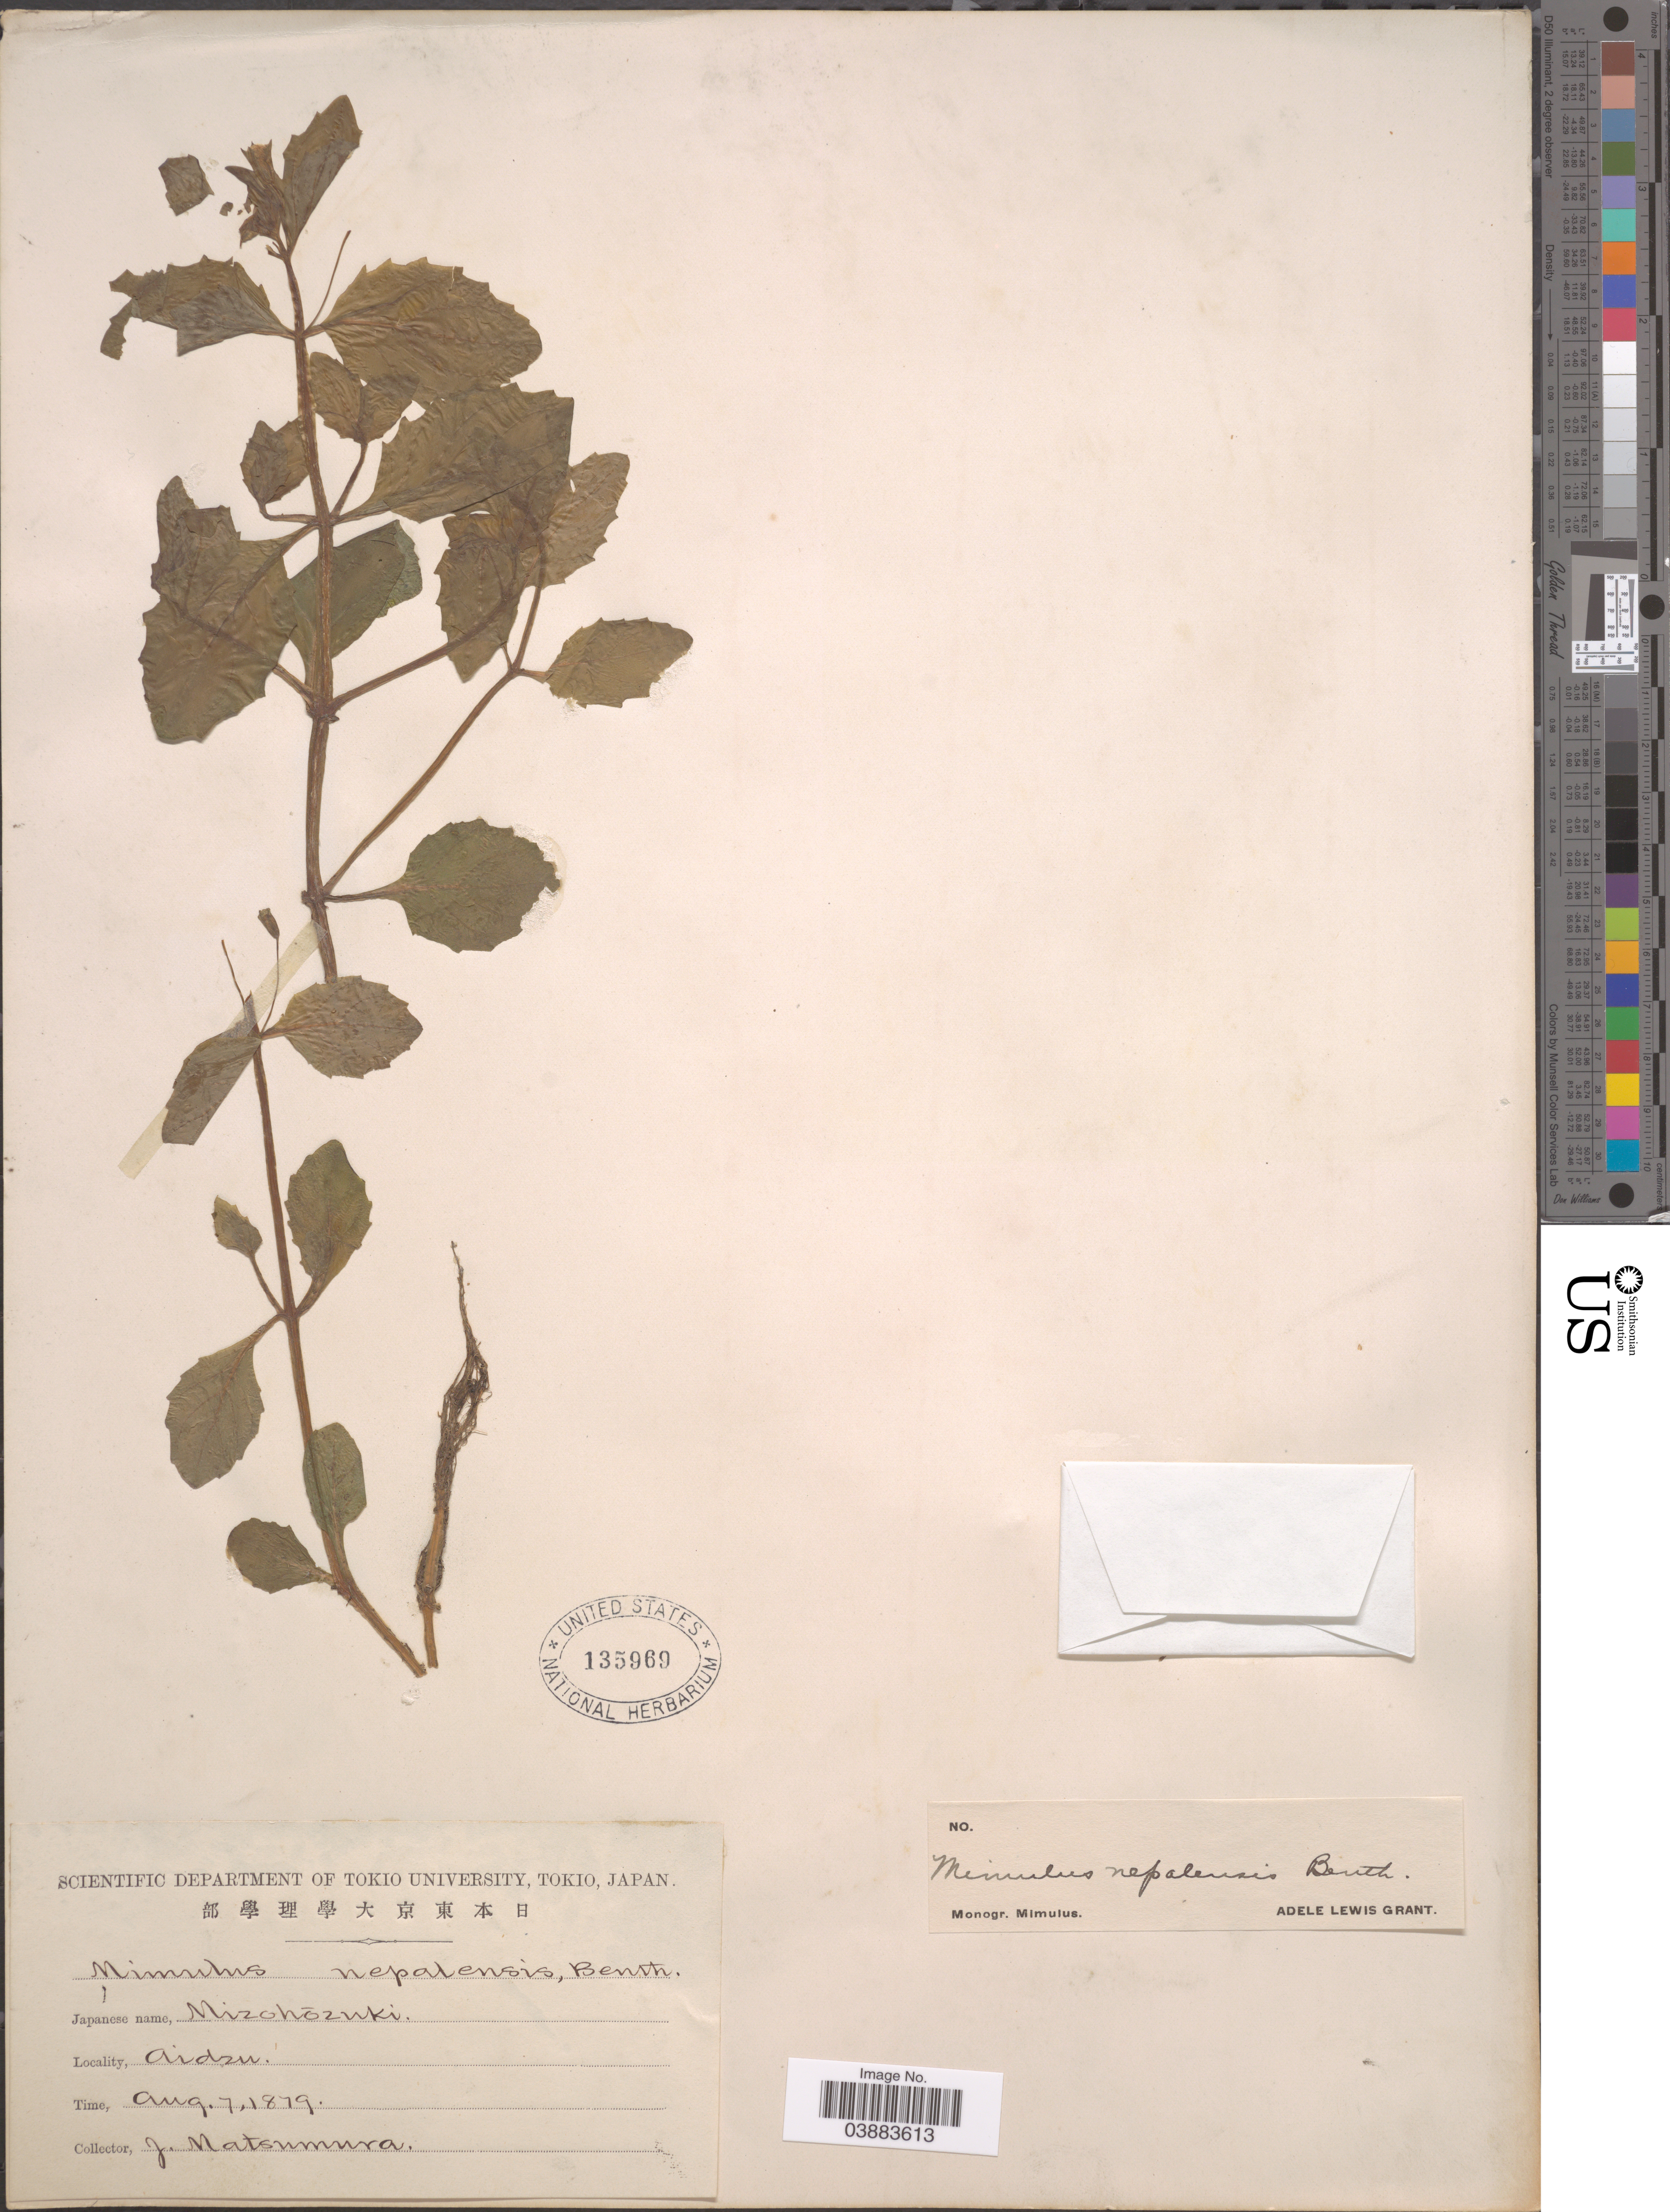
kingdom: Plantae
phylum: Tracheophyta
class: Magnoliopsida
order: Lamiales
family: Phrymaceae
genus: Mimulus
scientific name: Mimulus tenellus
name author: Bunge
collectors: J. Natsumura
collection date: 1879-08-07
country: Japan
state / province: Tokyo, Federal City of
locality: Aidzu.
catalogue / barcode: US 135969